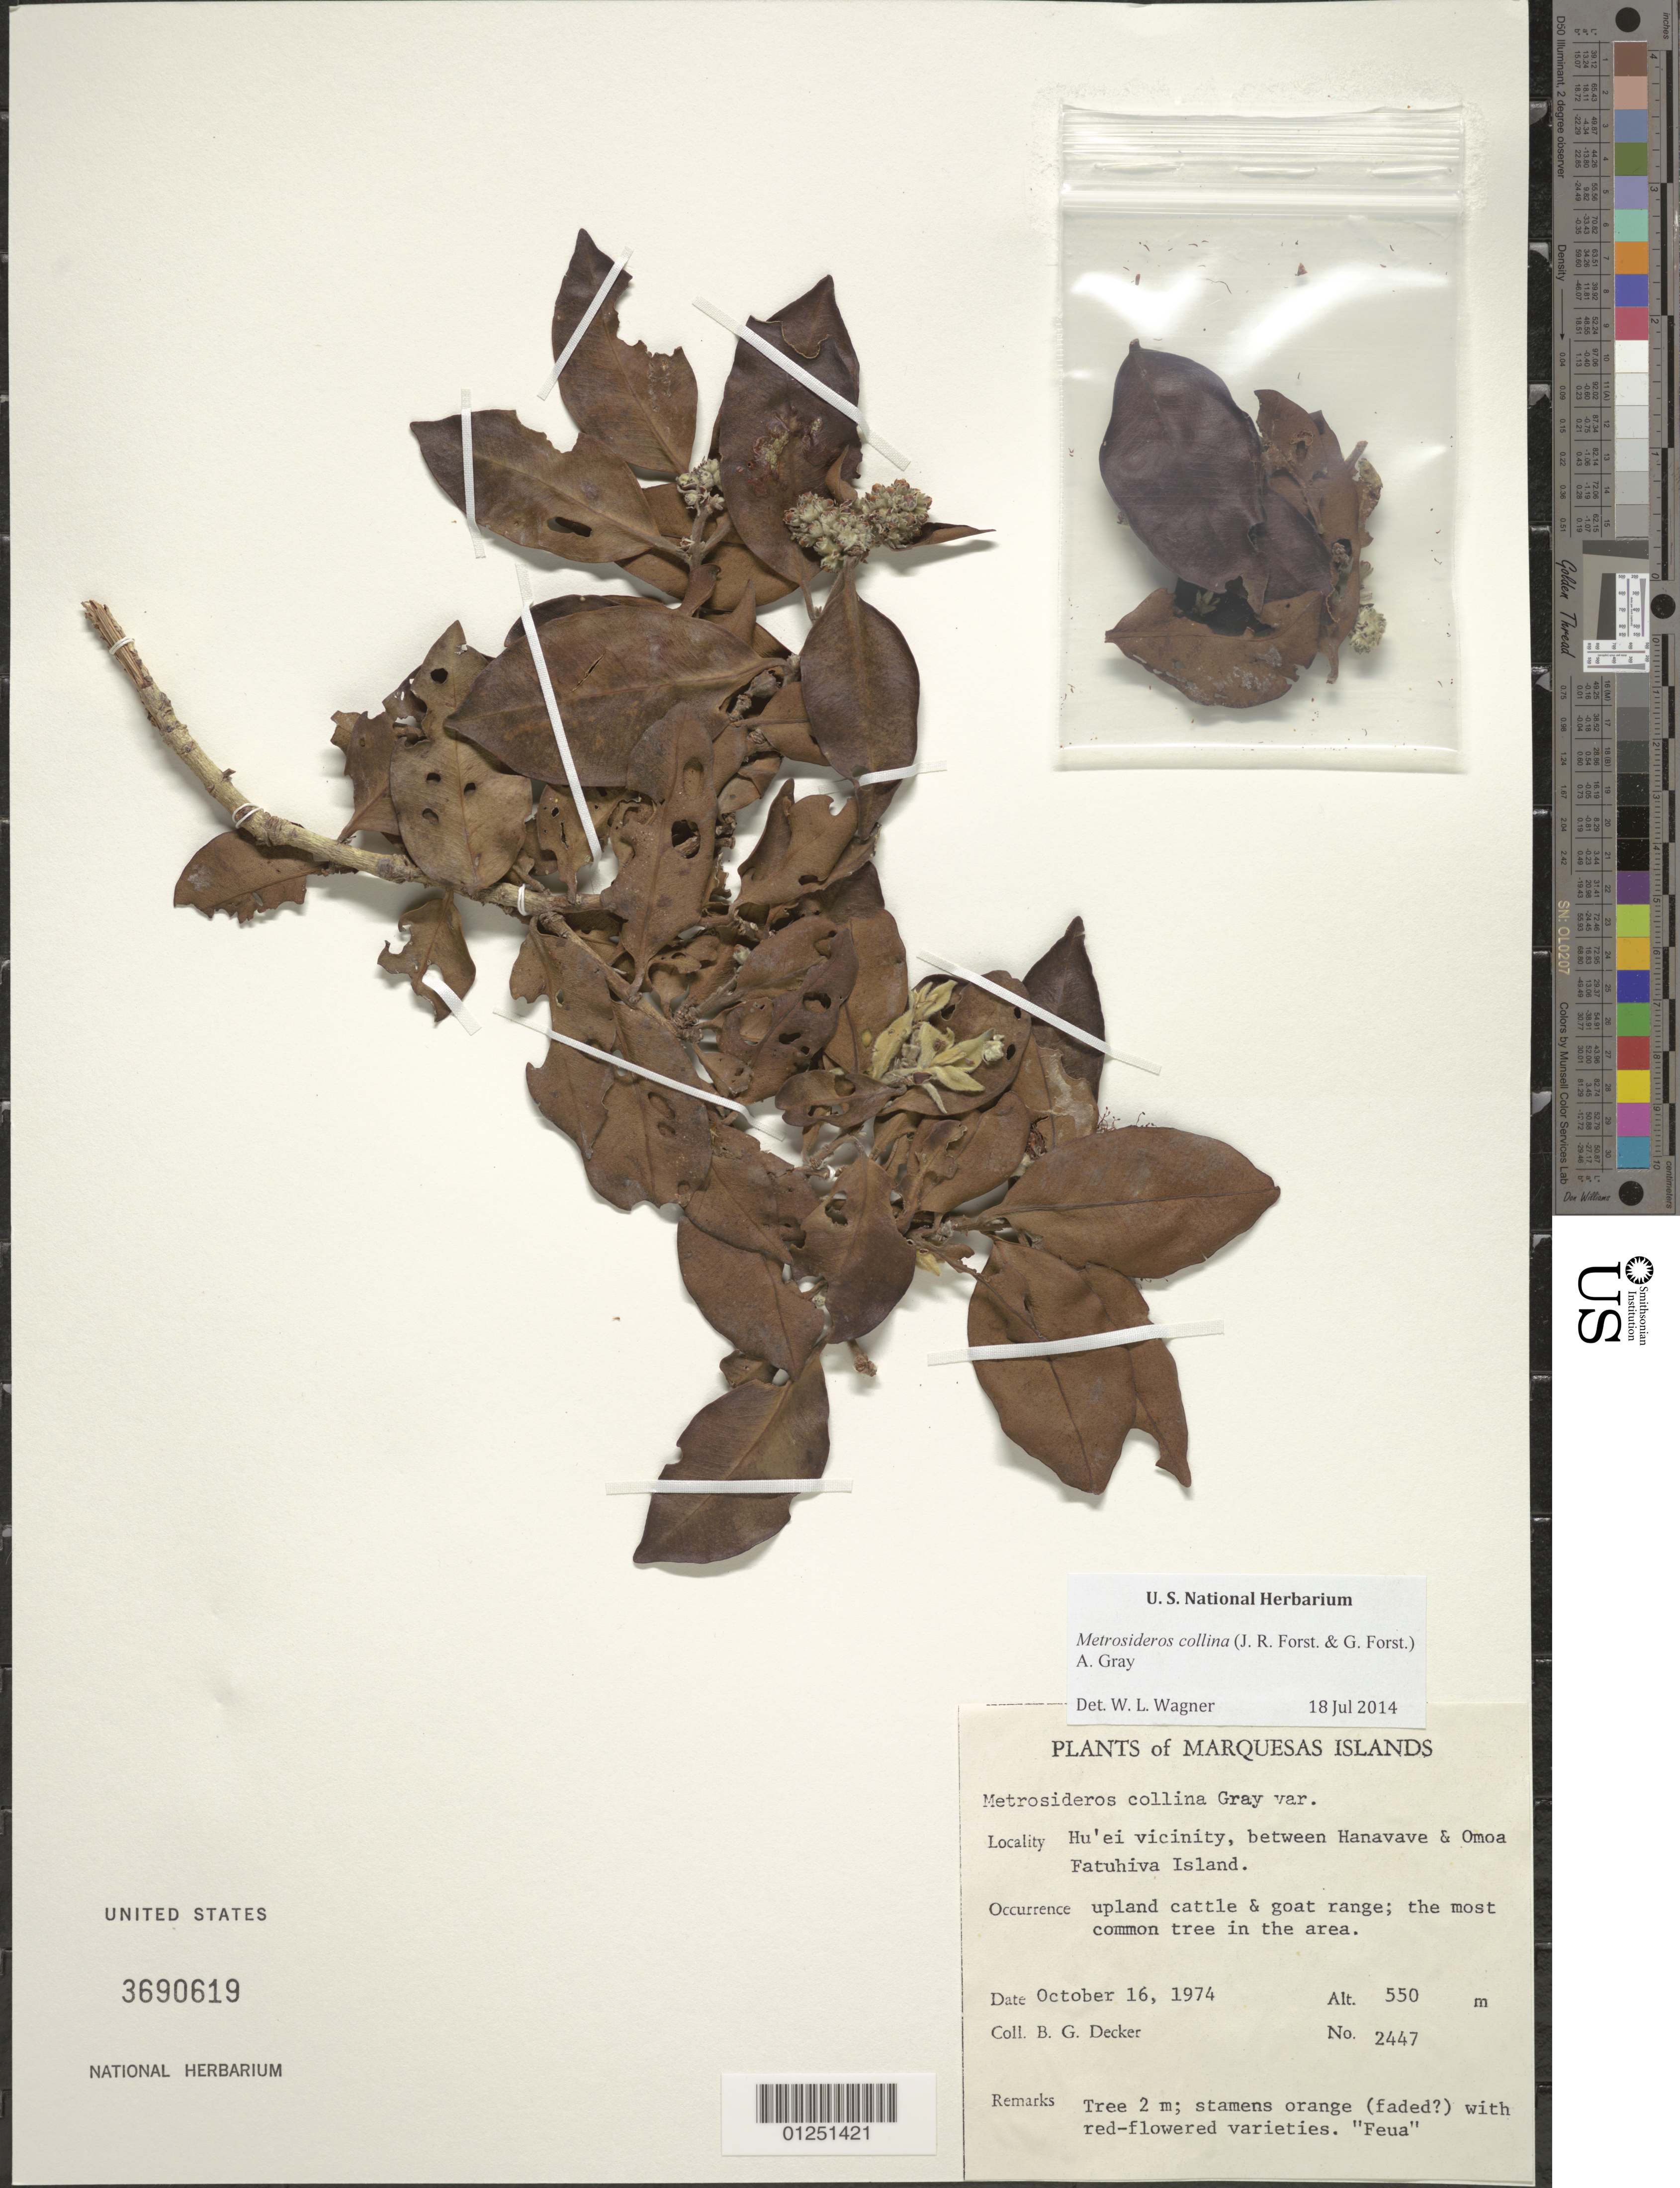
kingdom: Plantae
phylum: Tracheophyta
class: Magnoliopsida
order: Myrtales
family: Myrtaceae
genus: Metrosideros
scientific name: Metrosideros collina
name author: (J.R. Forst. & G. Forst.) A. Gray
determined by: Wagner, W. L., (BOT), Smithsonian Institution - National Museum of Natural History (UNITED STATES)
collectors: B. G. Decker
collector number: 2447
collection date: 1974-10-16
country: French Polynesia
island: Fatu Hiva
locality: Hu'ei vicinity, between Hanavave and 'Omo'a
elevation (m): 550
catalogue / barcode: US 3690619